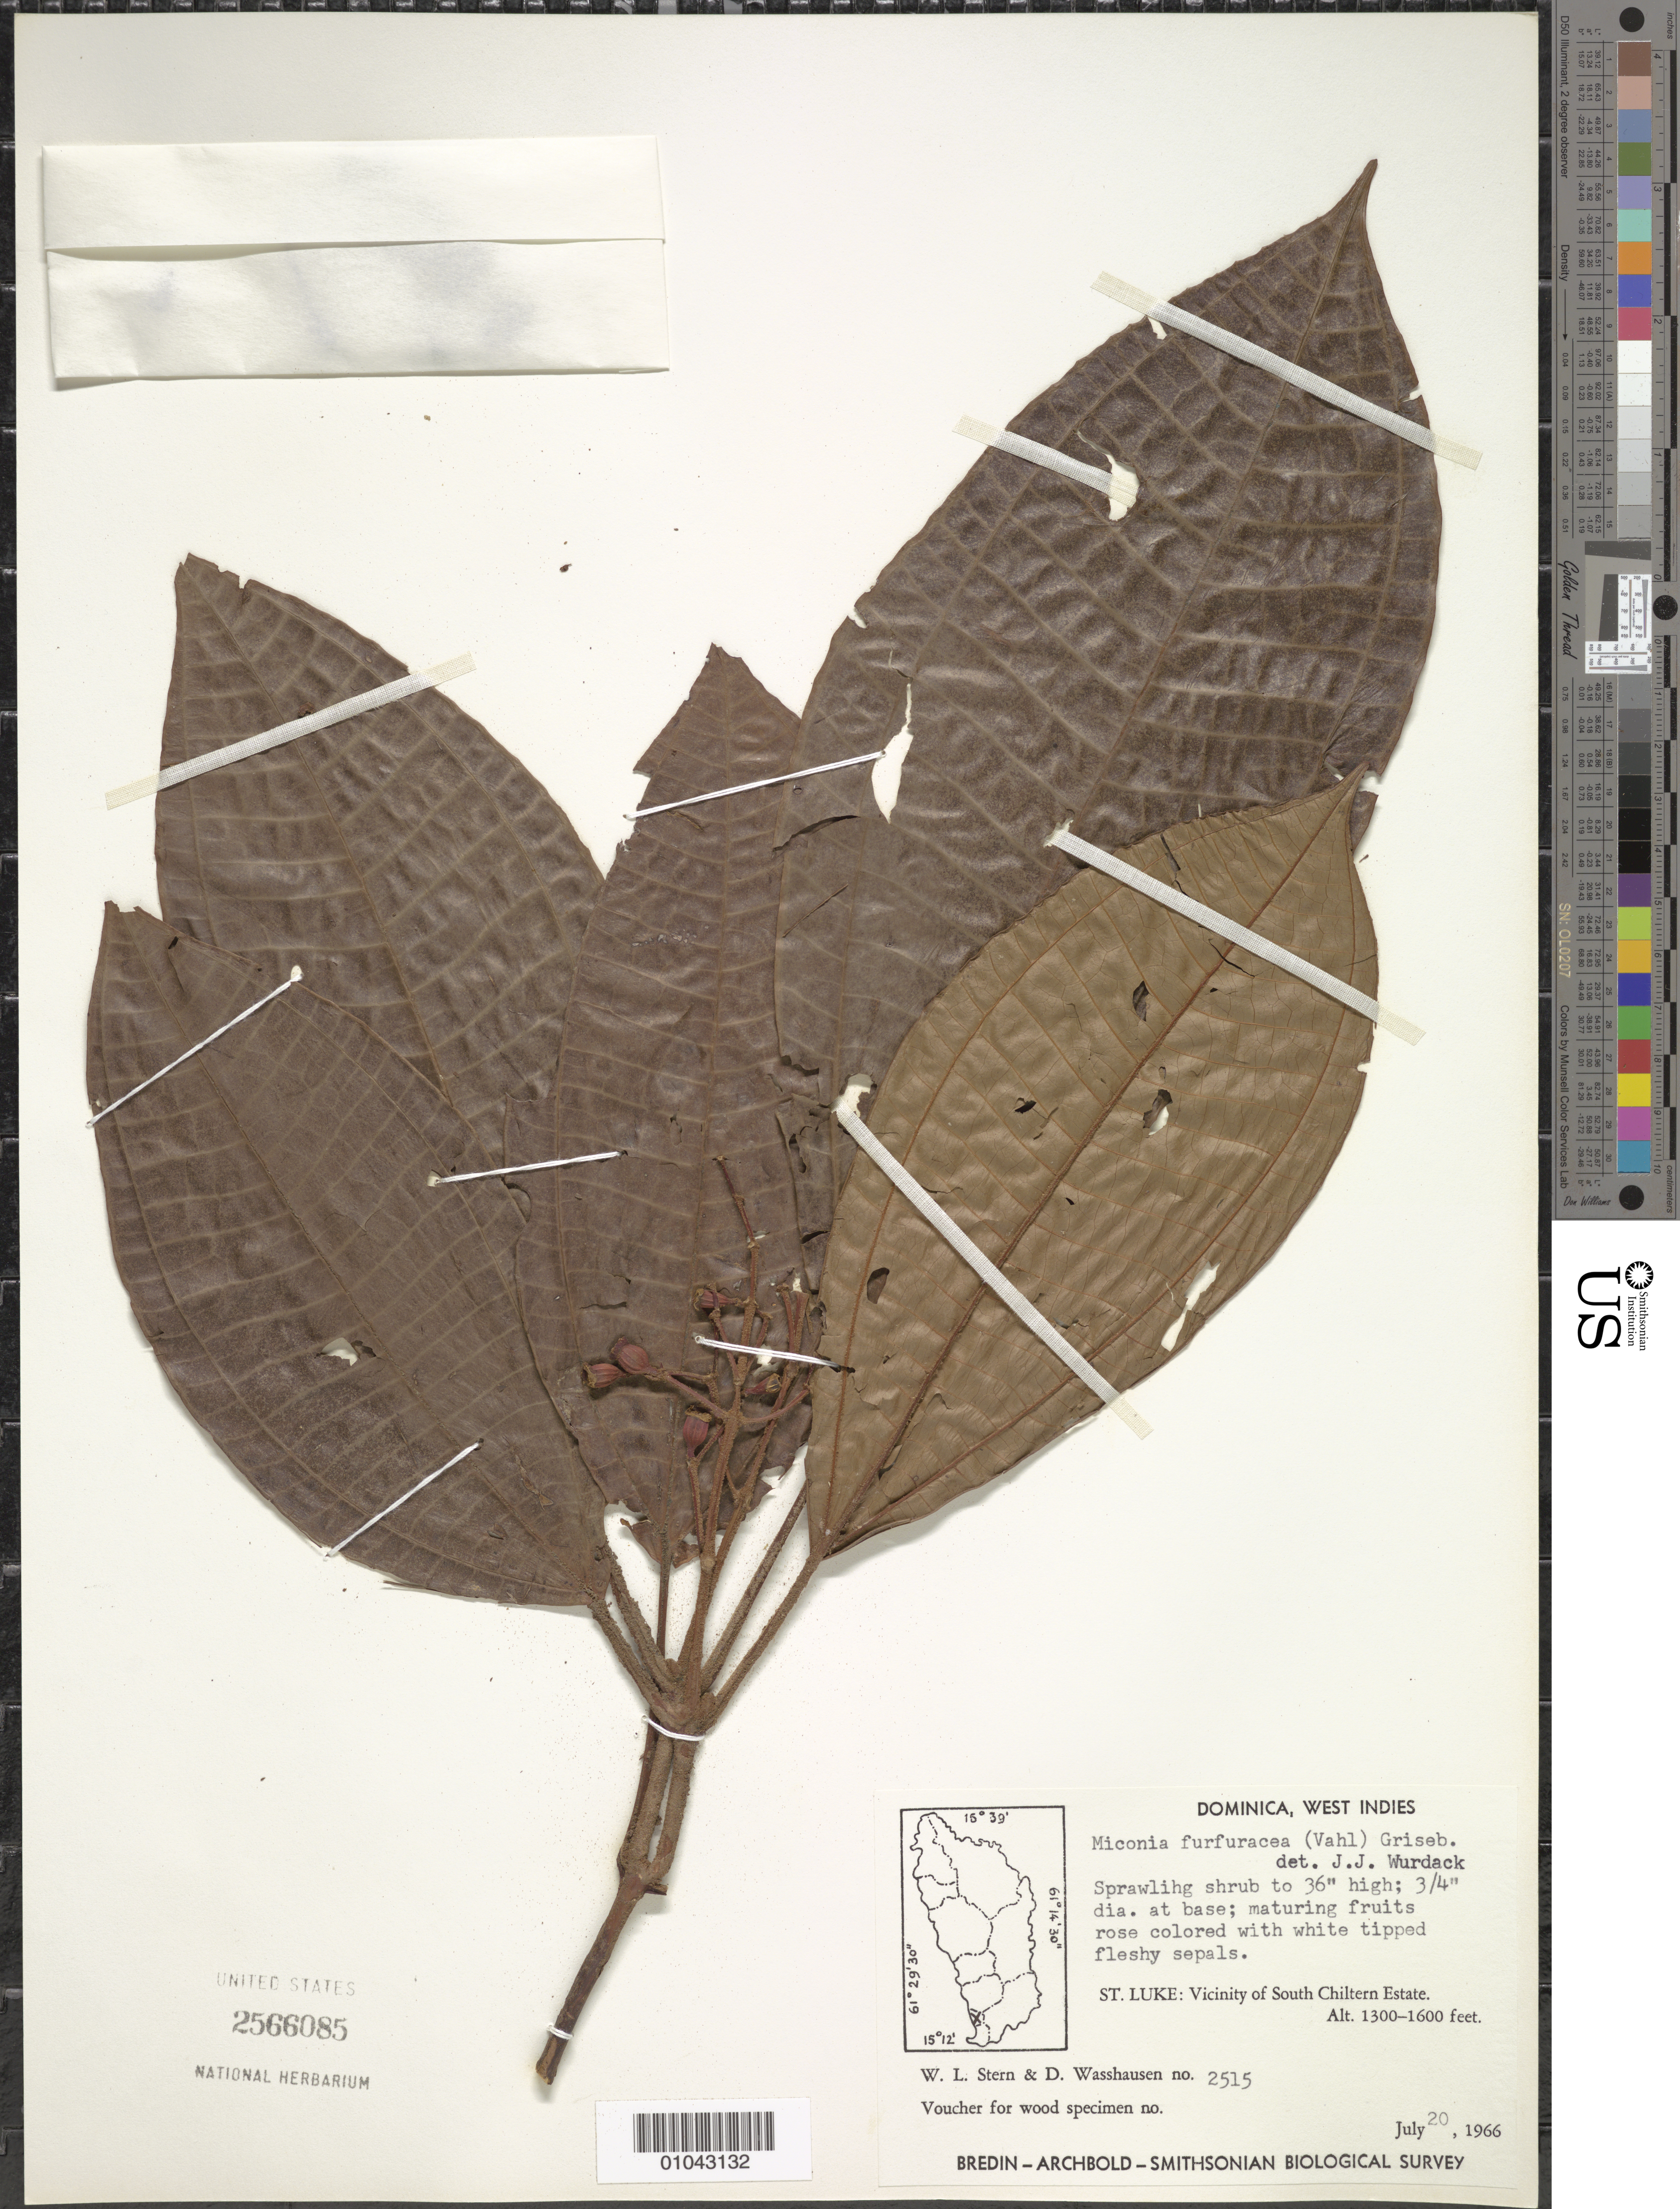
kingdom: Plantae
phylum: Tracheophyta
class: Magnoliopsida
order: Myrtales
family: Melastomataceae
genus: Miconia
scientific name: Miconia furfuracea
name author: (Vahl) Griseb.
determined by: Wurdack, John J., (US), US (UNITED STATES)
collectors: W. L. Stern & D. C. Wasshausen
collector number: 2515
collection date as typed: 20 Jul 1966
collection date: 1966-07-20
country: Dominica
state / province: St. Luke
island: Dominica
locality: South Chiltern Estate vicinity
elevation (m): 396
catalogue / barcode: US 2566085